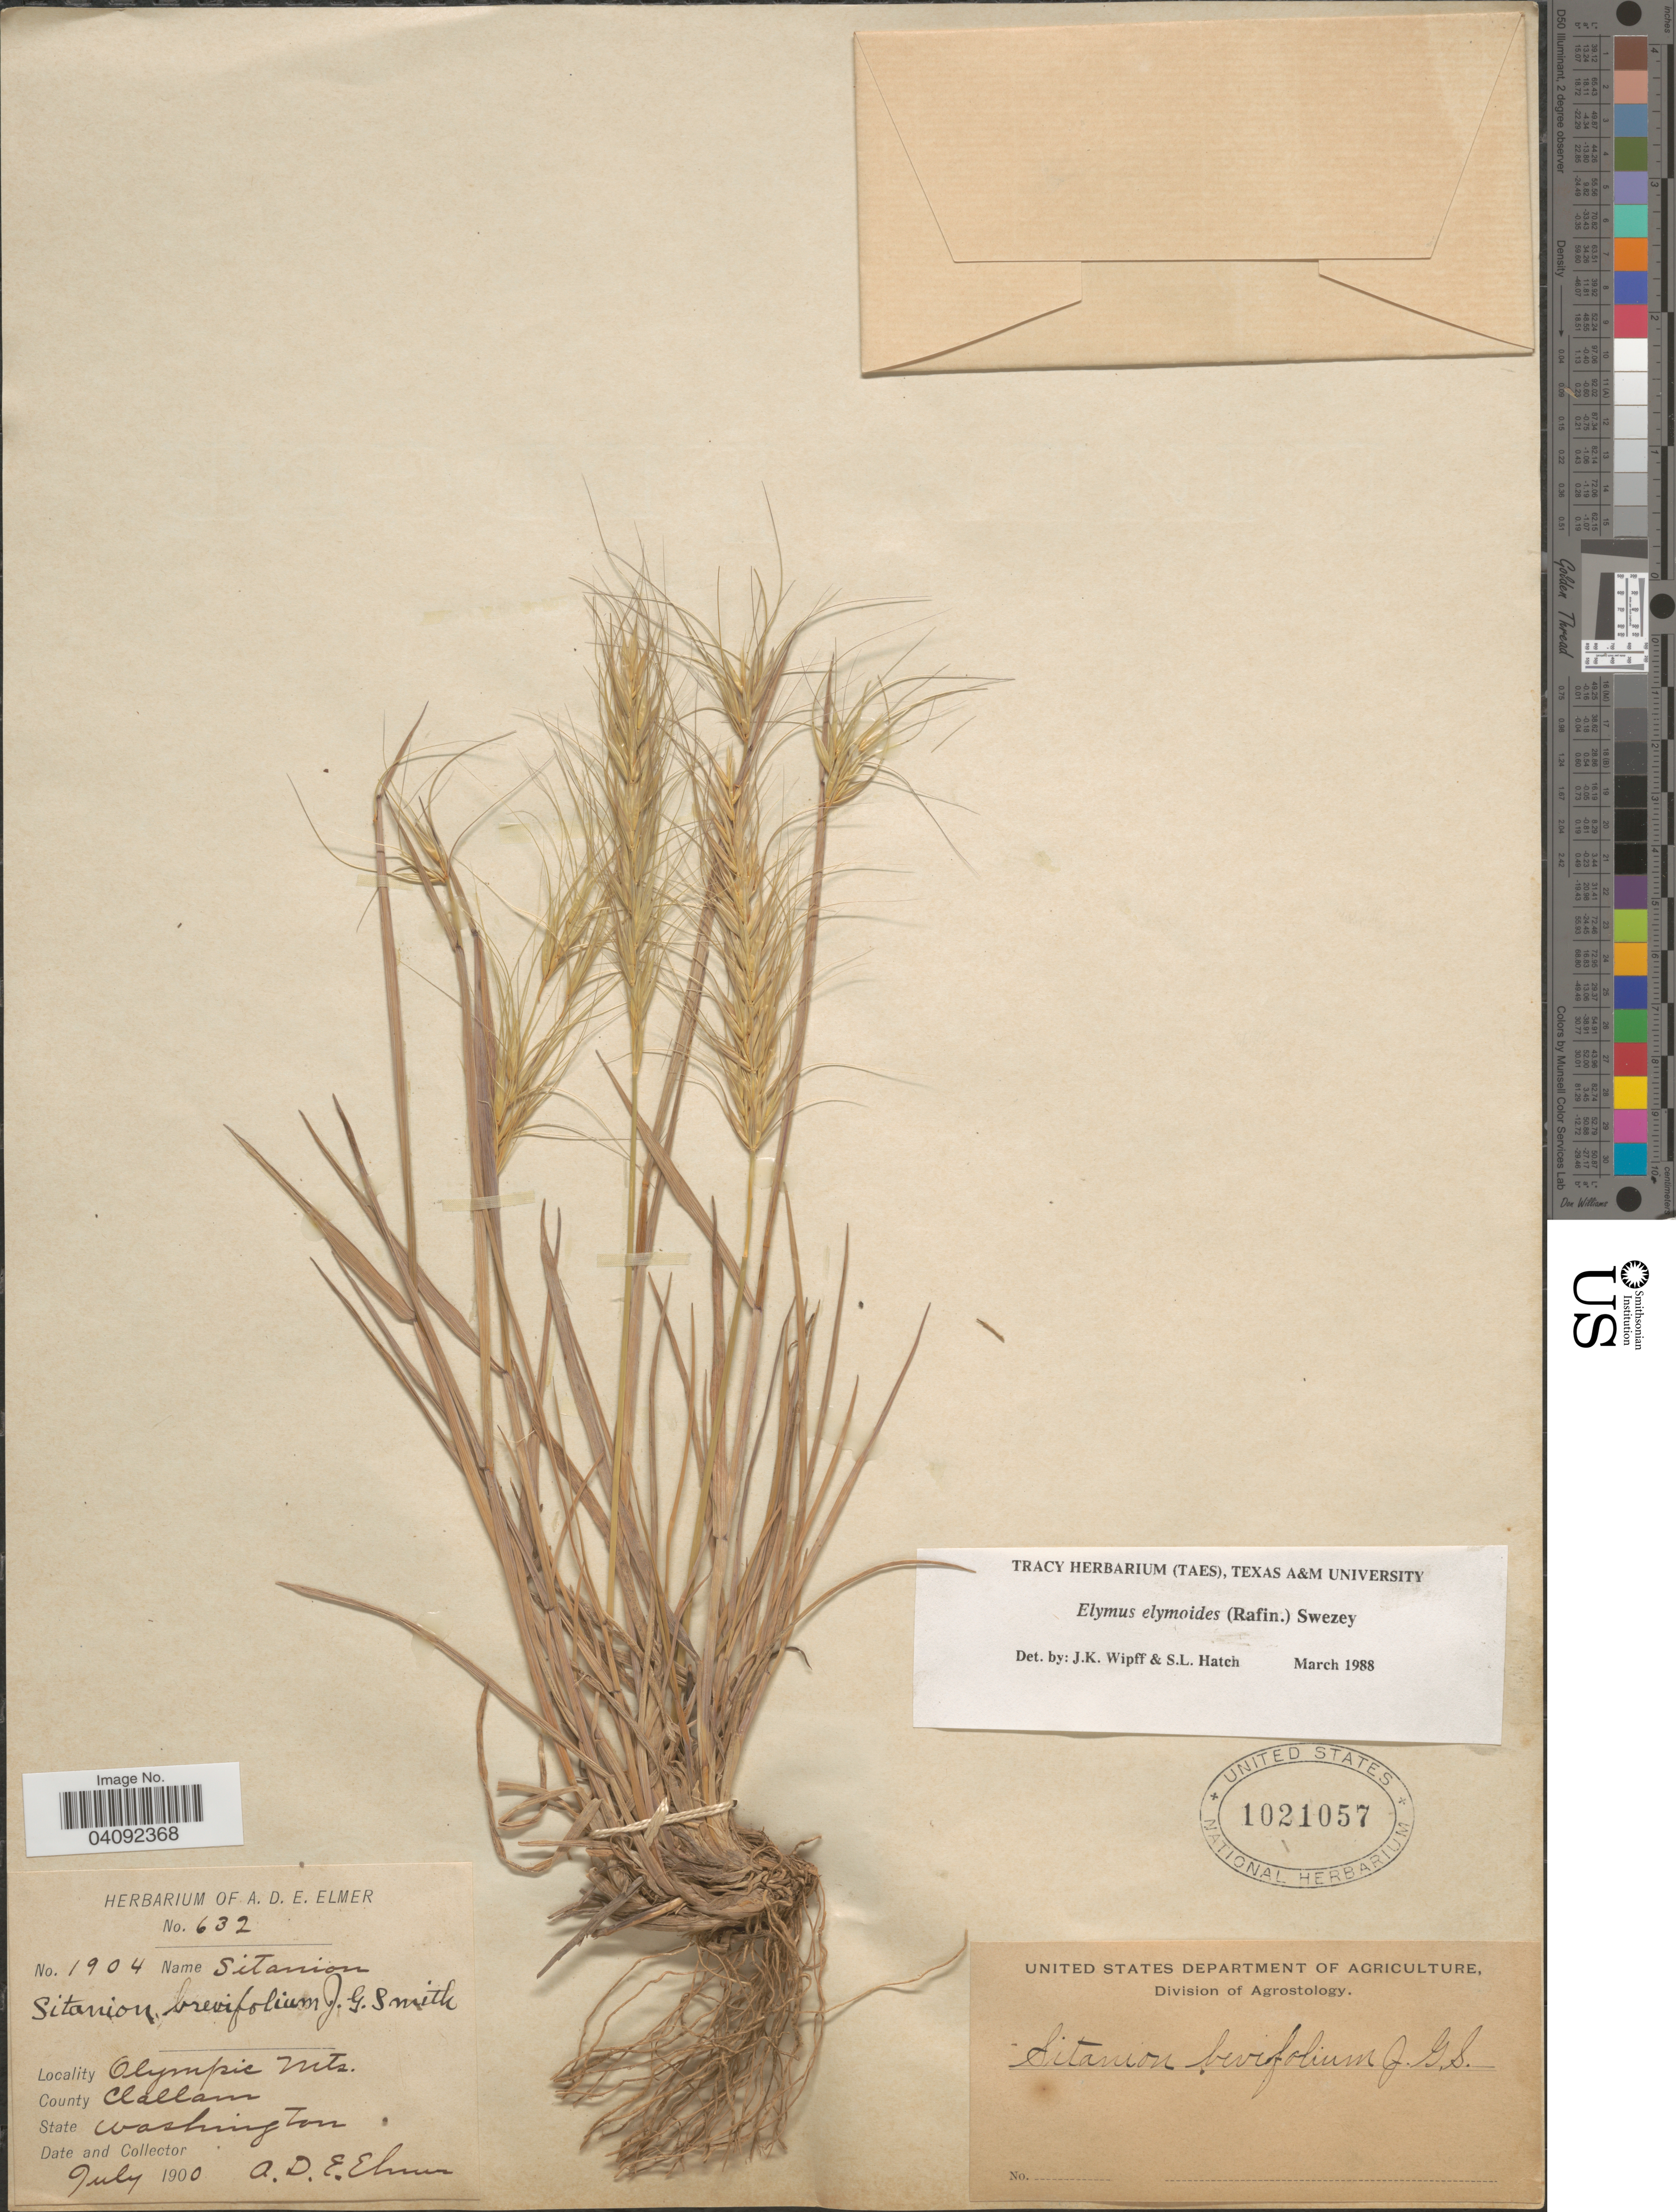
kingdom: Plantae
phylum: Tracheophyta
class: Liliopsida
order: Poales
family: Poaceae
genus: Elymus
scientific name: Elymus elymoides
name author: (Raf.) Swezey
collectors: A. D. E. Elmer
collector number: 1904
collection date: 1900-07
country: United States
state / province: Washington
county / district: Clallam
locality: Olymic Mts. County Clallam.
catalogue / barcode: US 1021057